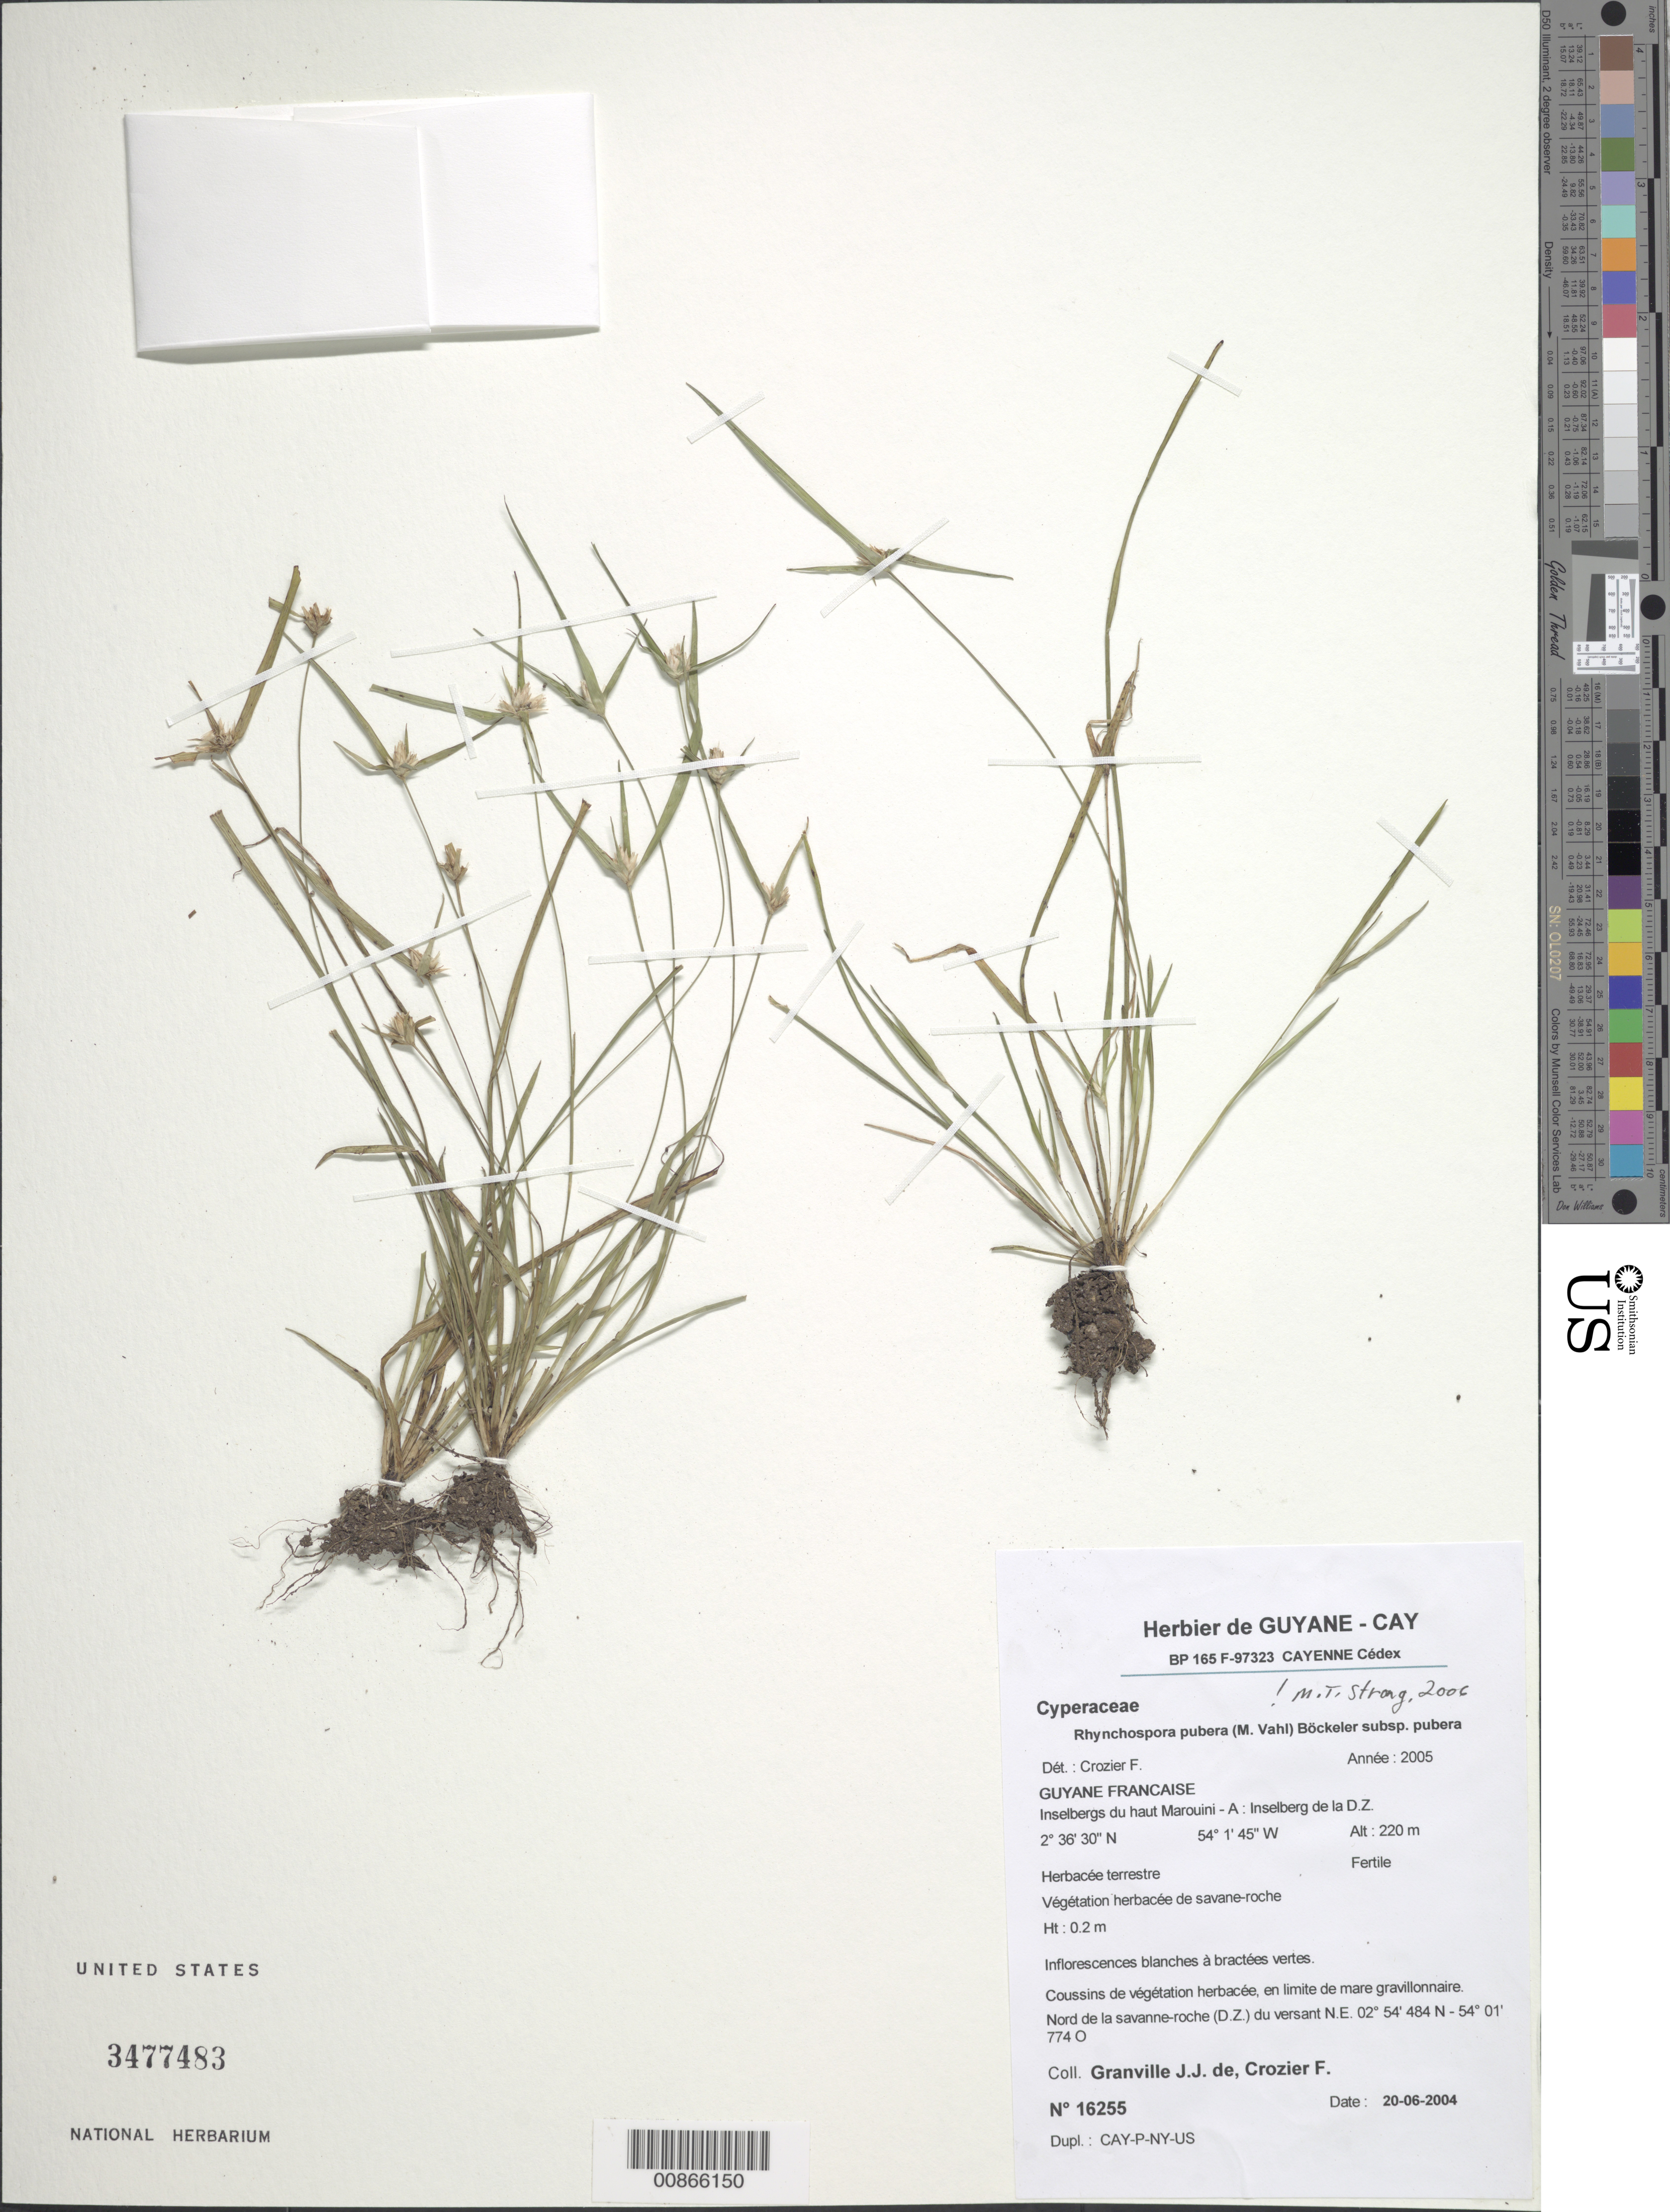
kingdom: Plantae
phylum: Tracheophyta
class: Liliopsida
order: Poales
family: Cyperaceae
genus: Rhynchospora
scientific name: Rhynchospora pubera subsp. pubera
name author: (Vahl) Boeckeler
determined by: Strong, M. T., (US), Smithsonian Institution - National Museum of Natural History (UNITED STATES)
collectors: J.-J. de Granville & F. Crozier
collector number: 16255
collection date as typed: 20-Jun-04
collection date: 2004-06-20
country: French Guiana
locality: Haut Marouini-A; Inselberg de la D.Z.; Nord de la savanne-roche (D.Z.) du versant NE 2º54'484"N - 54º1'774"O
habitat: Vegetation herbacee de savane-roche; coussins de vegetation herbacee, en limite de mare gravillionnaire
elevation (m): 220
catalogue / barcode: US 3477483